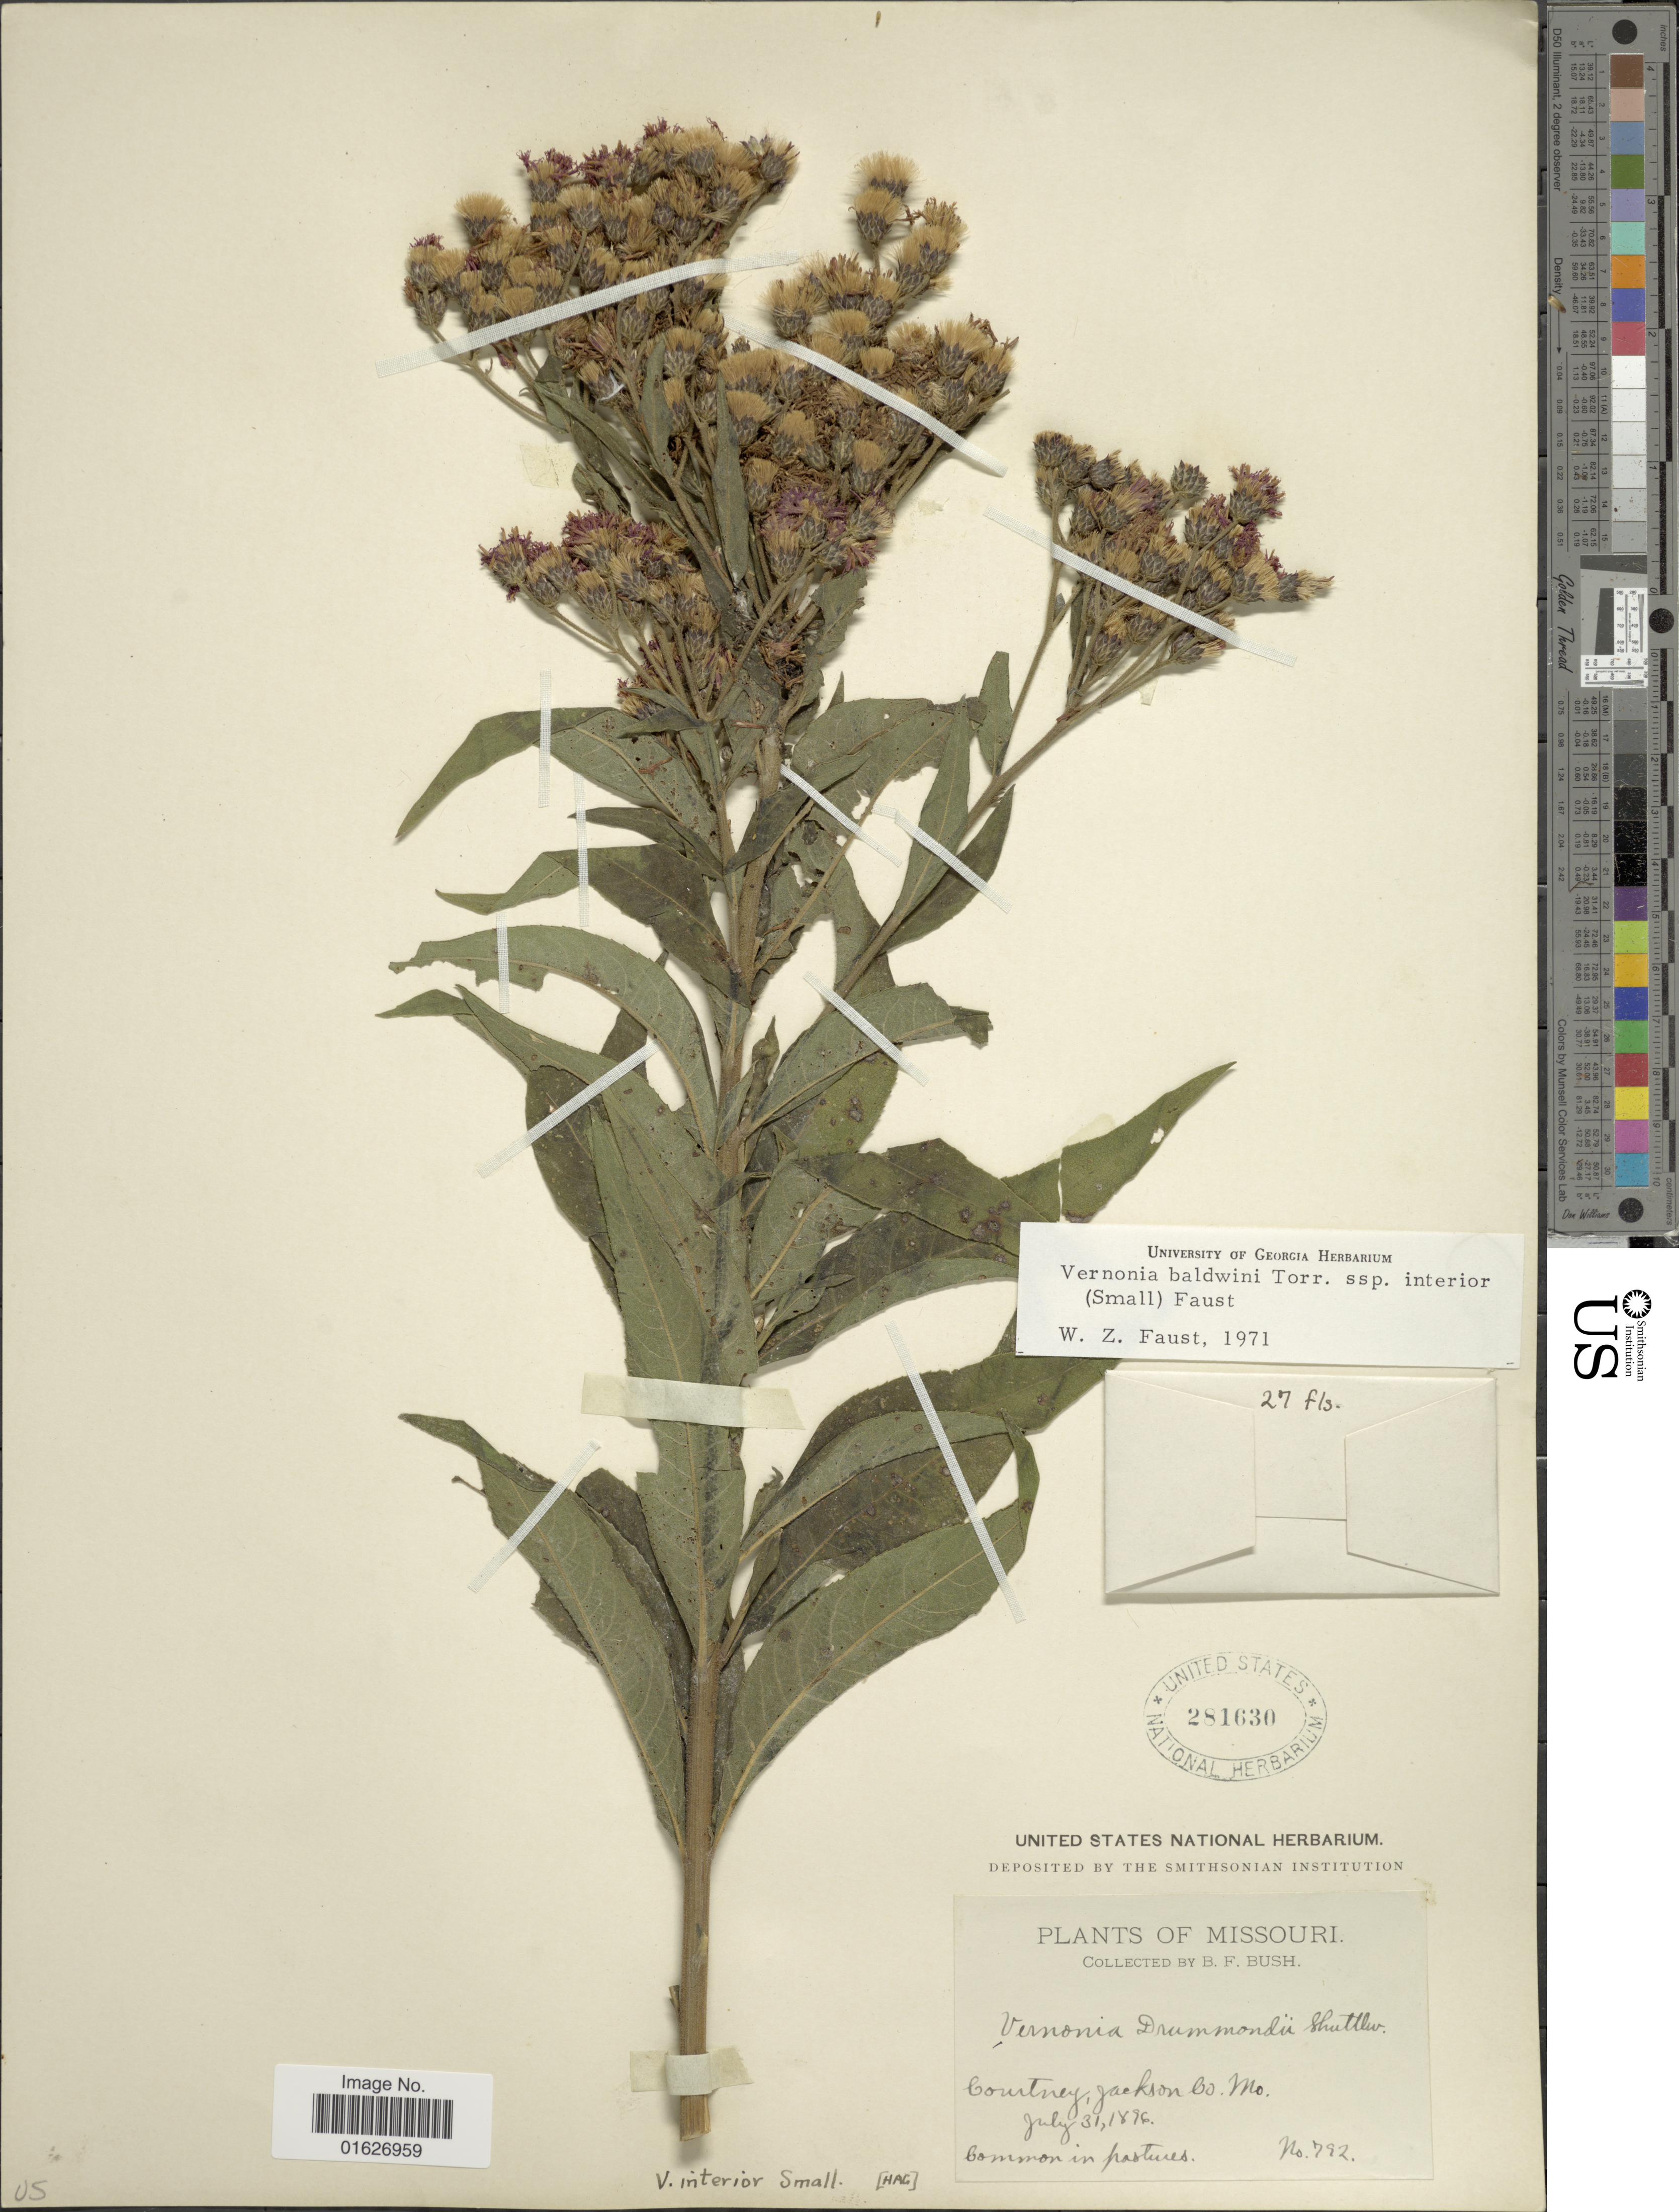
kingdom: Plantae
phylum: Tracheophyta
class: Magnoliopsida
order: Asterales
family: Asteraceae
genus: Vernonia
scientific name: Vernonia baldwinii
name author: Torr.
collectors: B. F. Bush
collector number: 792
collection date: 1896-07-31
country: United States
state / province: Missouri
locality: Courtney, Jackson Co.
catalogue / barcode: US 281630